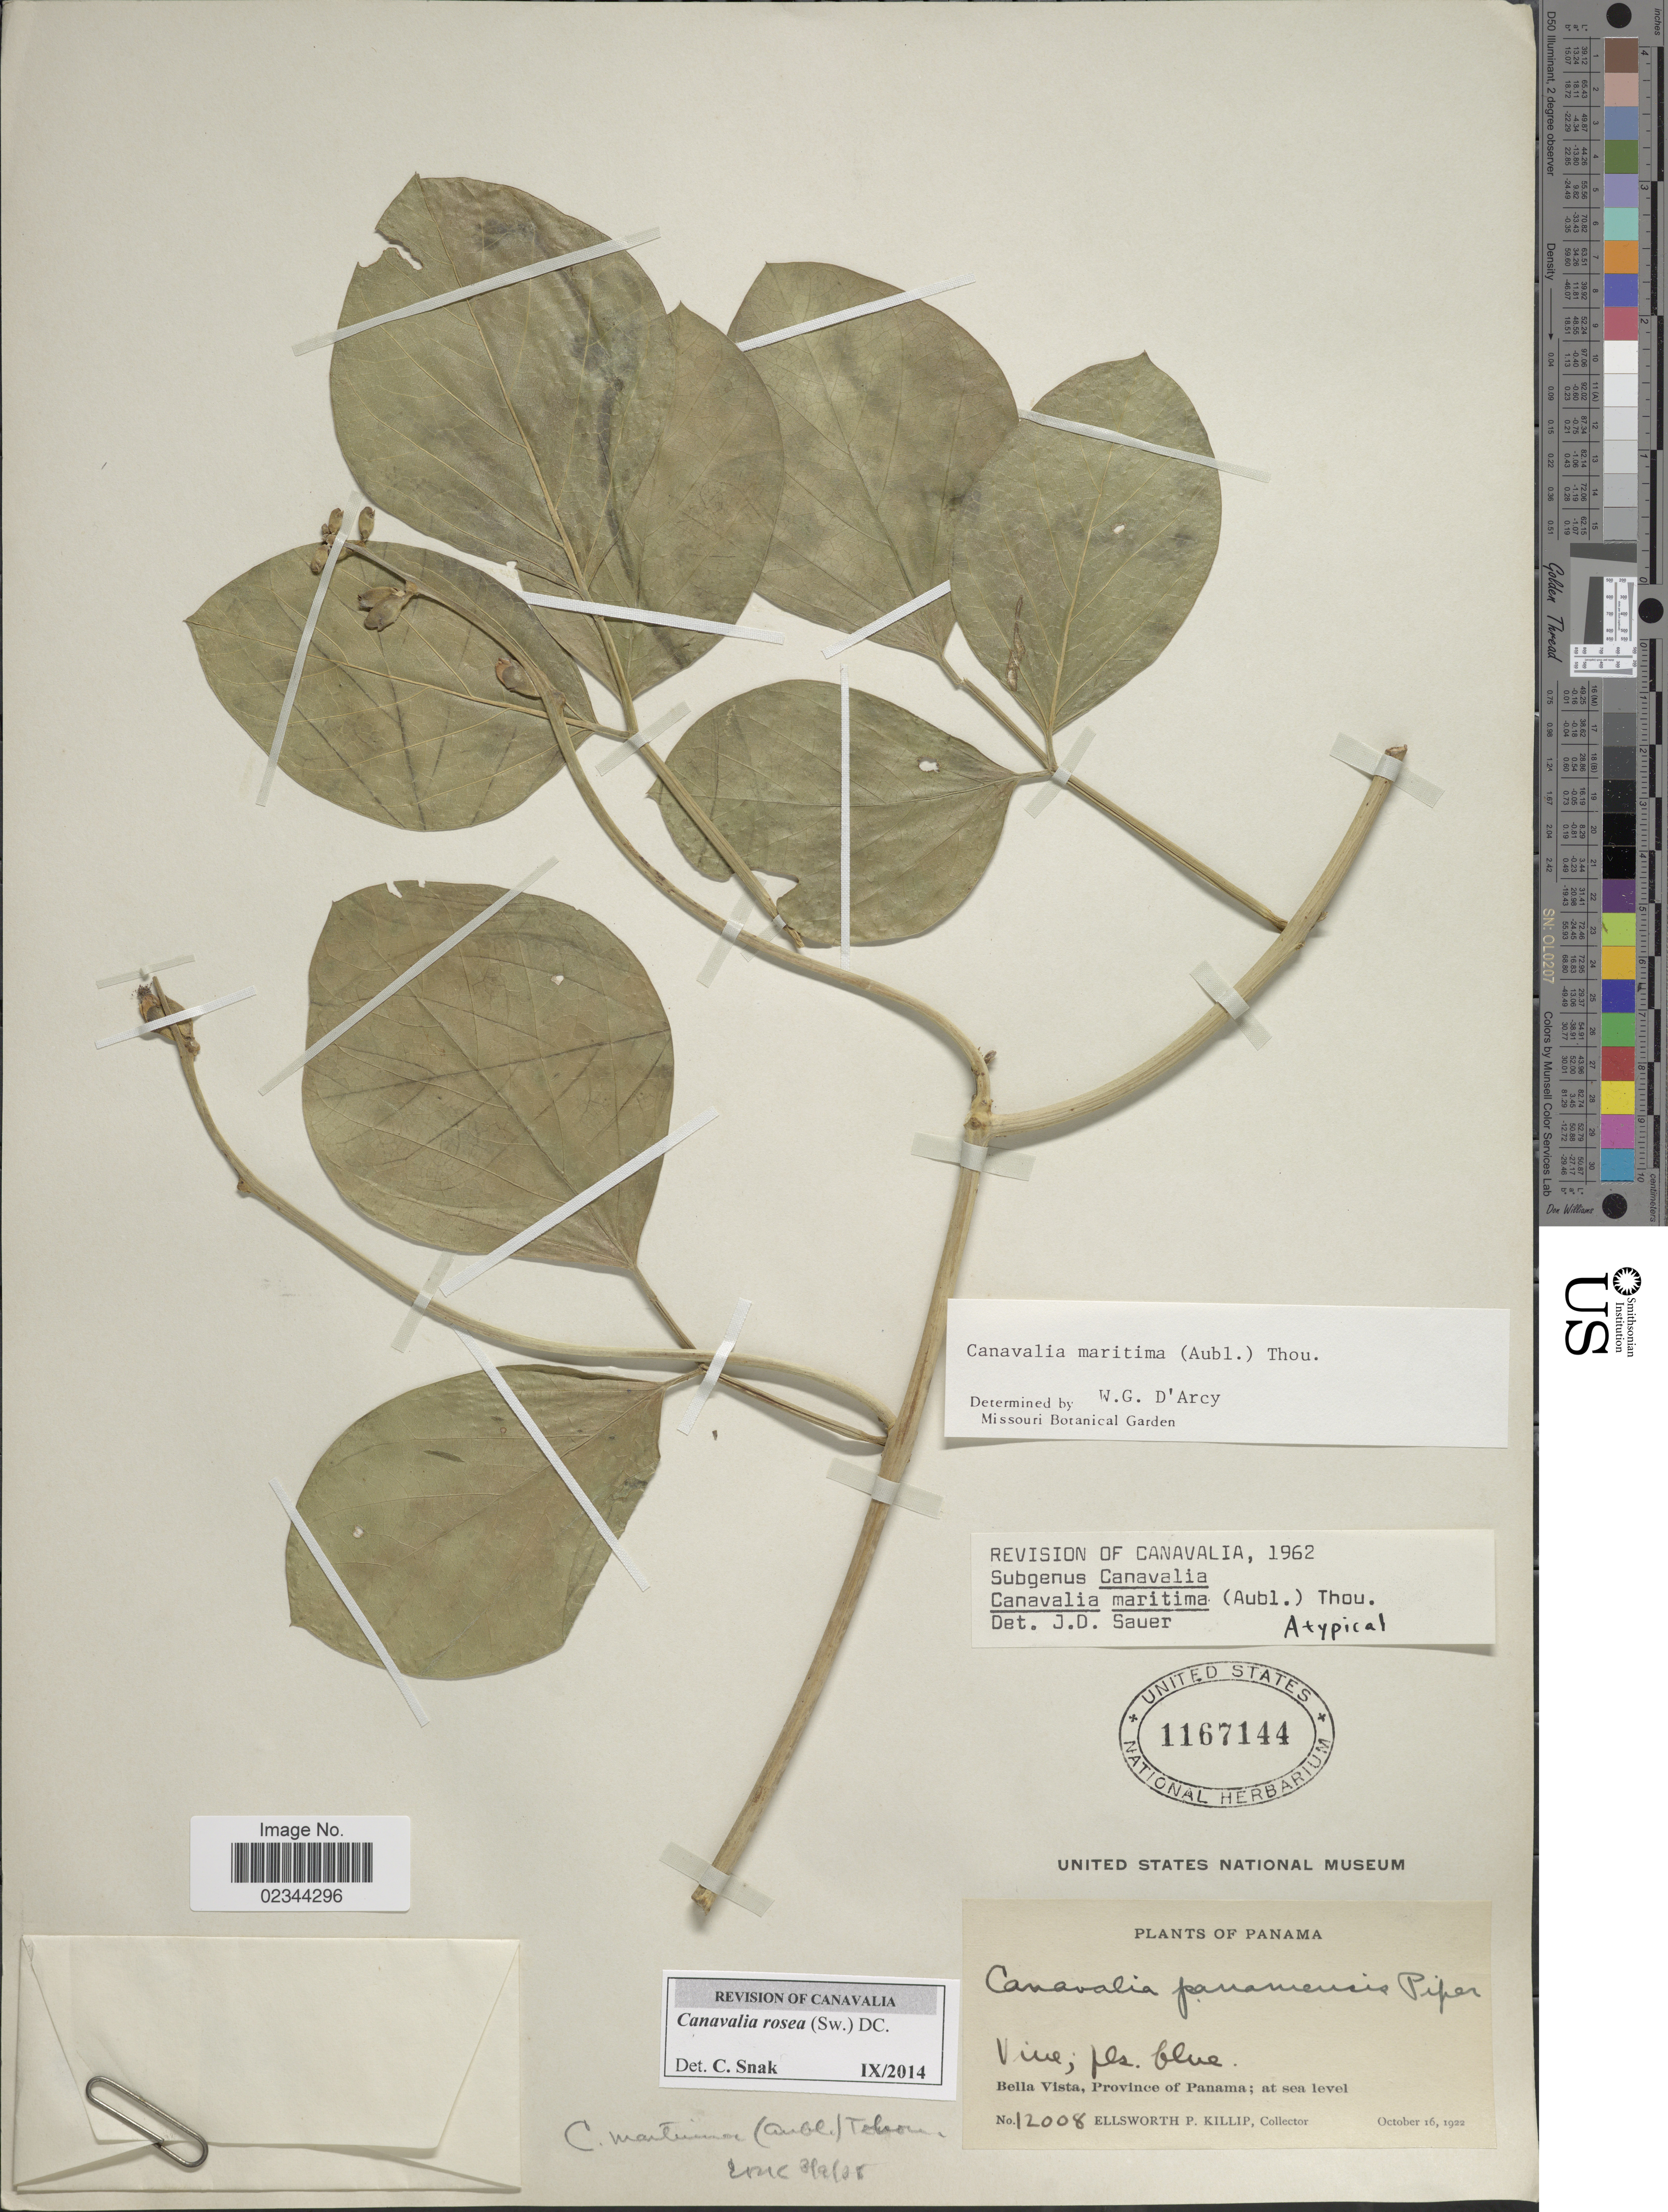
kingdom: Plantae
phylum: Tracheophyta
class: Magnoliopsida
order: Fabales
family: Fabaceae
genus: Canavalia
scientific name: Canavalia rosea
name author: (Sw.) DC.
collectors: E. P. Killip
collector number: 12008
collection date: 1922-10-16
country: Panama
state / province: Panamá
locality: Bella Vista.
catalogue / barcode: US 1167144